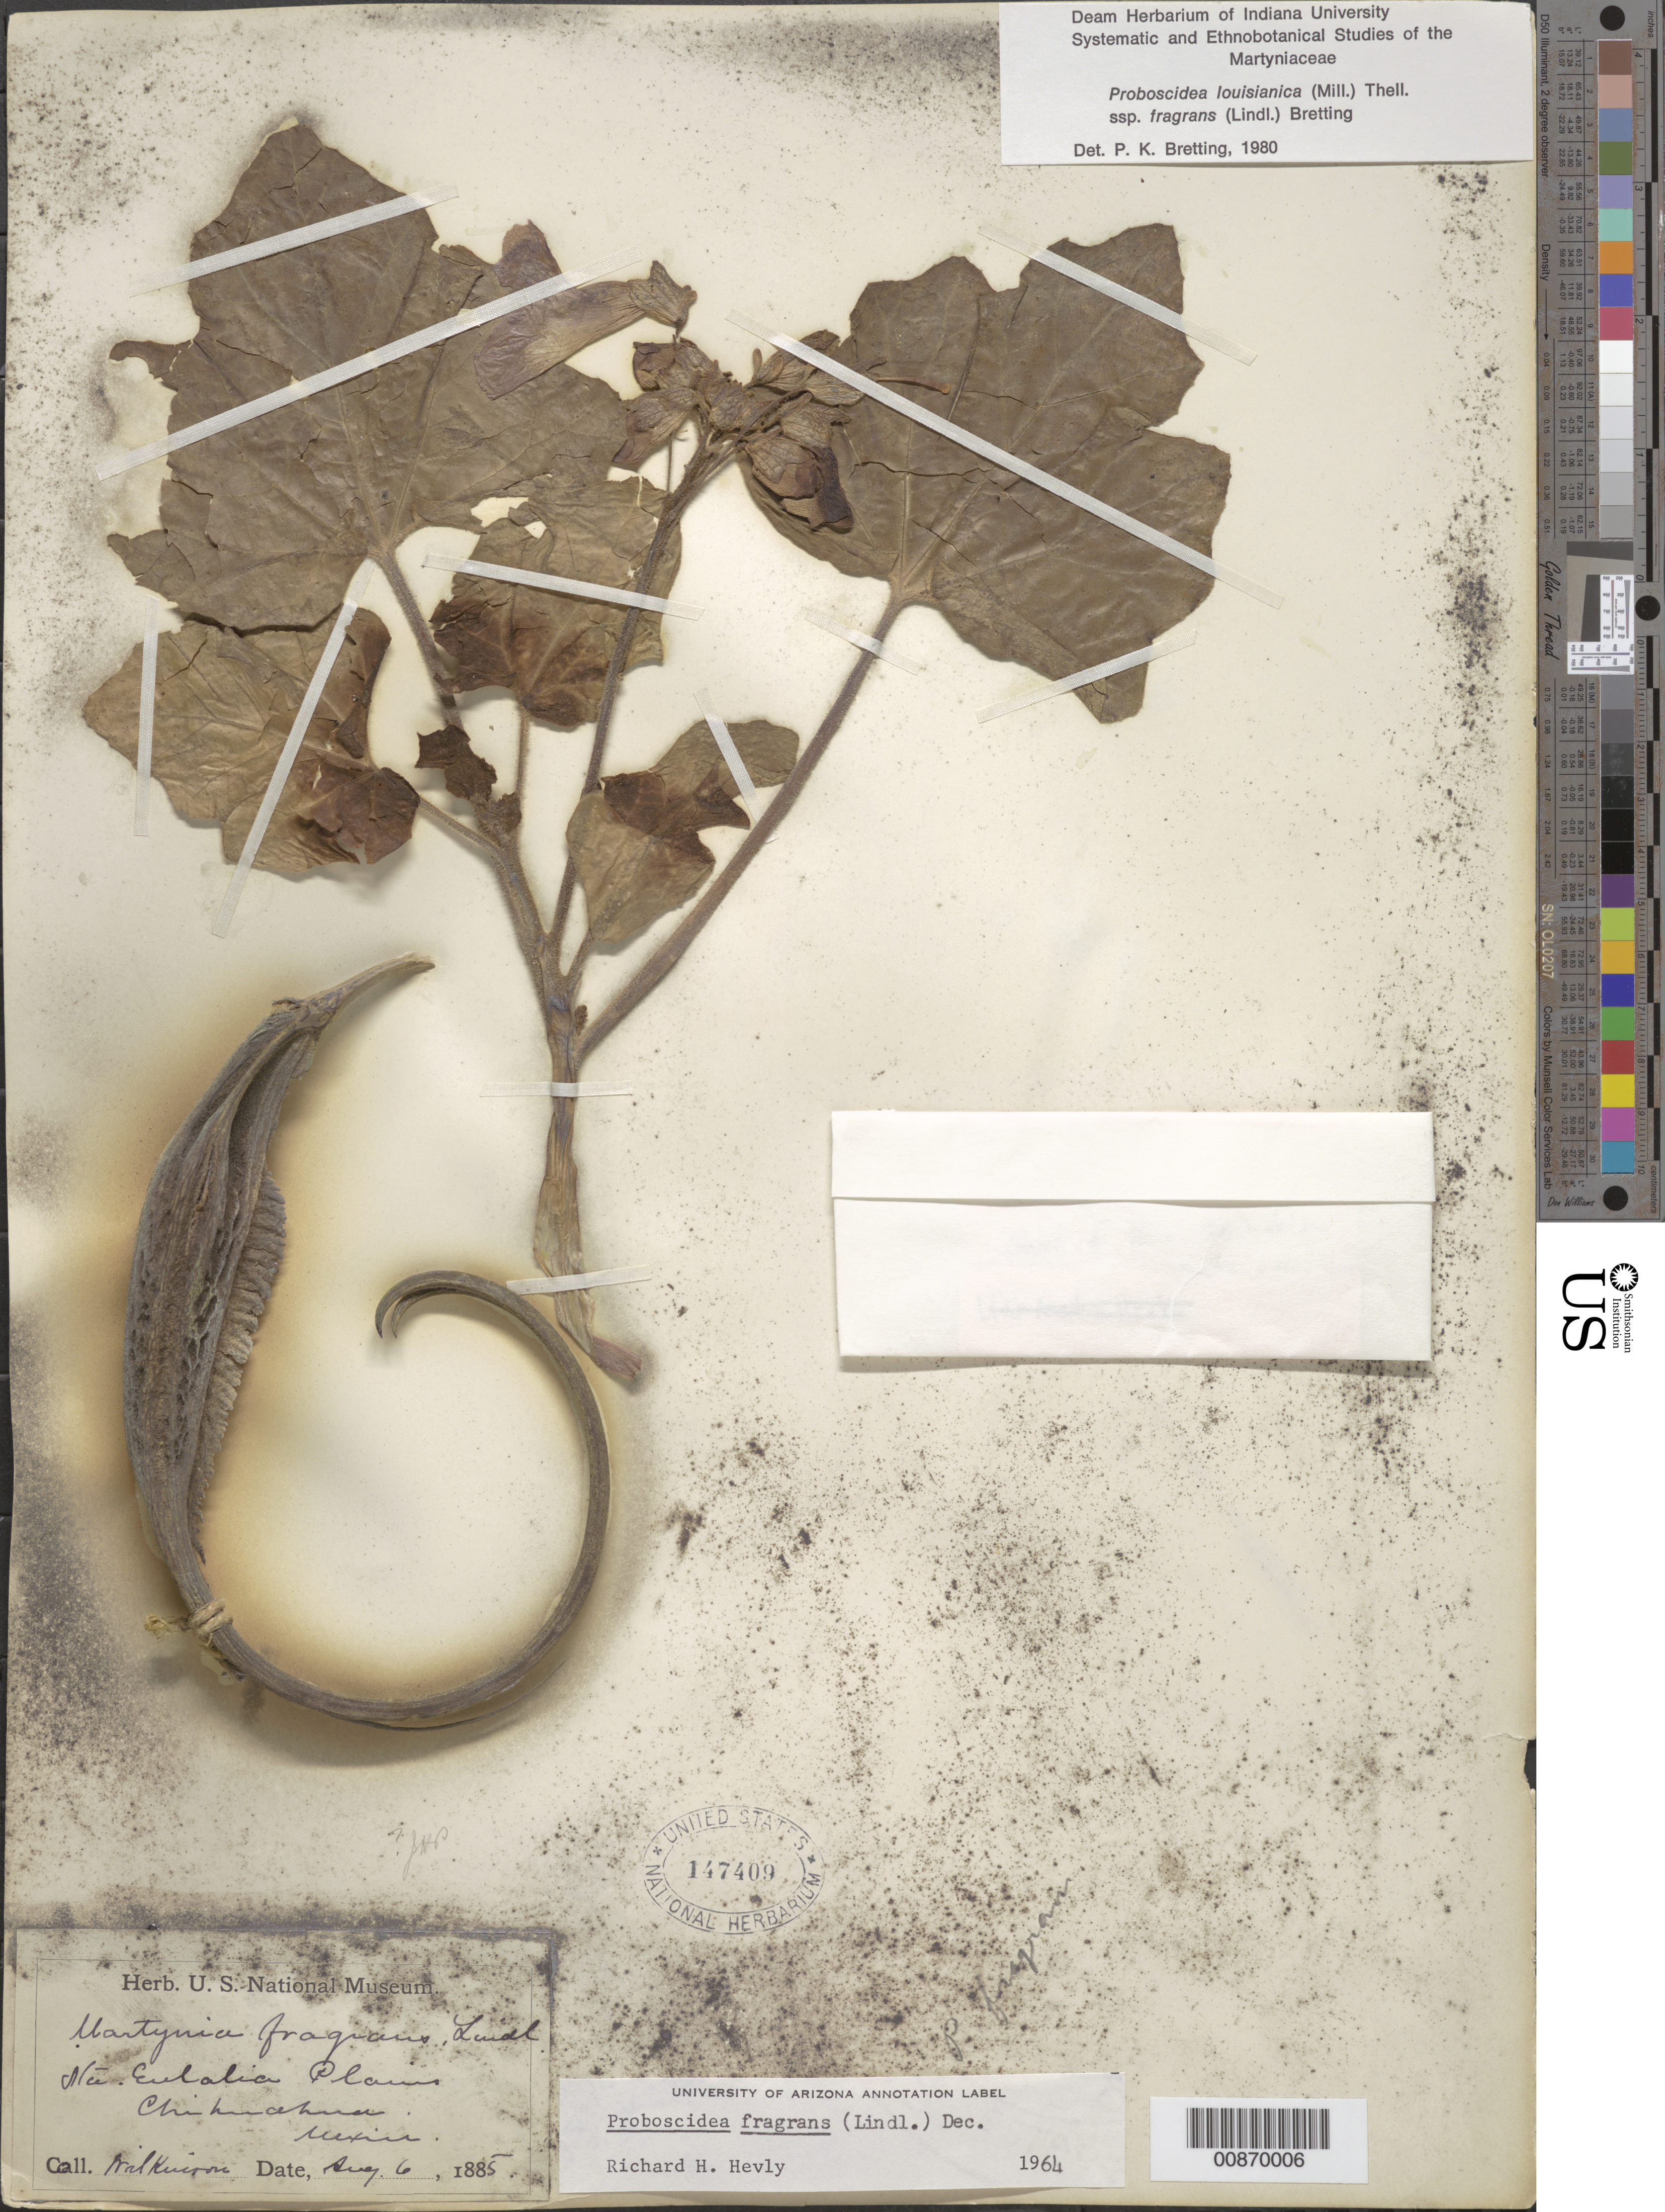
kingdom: Plantae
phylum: Tracheophyta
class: Magnoliopsida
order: Lamiales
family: Martyniaceae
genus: Proboscidea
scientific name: Proboscidea louisianica subsp. fragrans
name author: (Mill.) Thell.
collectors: E. Wilkinson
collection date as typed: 06 Aug 1885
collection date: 1885-08-06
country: Mexico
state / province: Chihuahua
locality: Sta. Eulalia plains, Chihuahua.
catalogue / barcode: US 147409